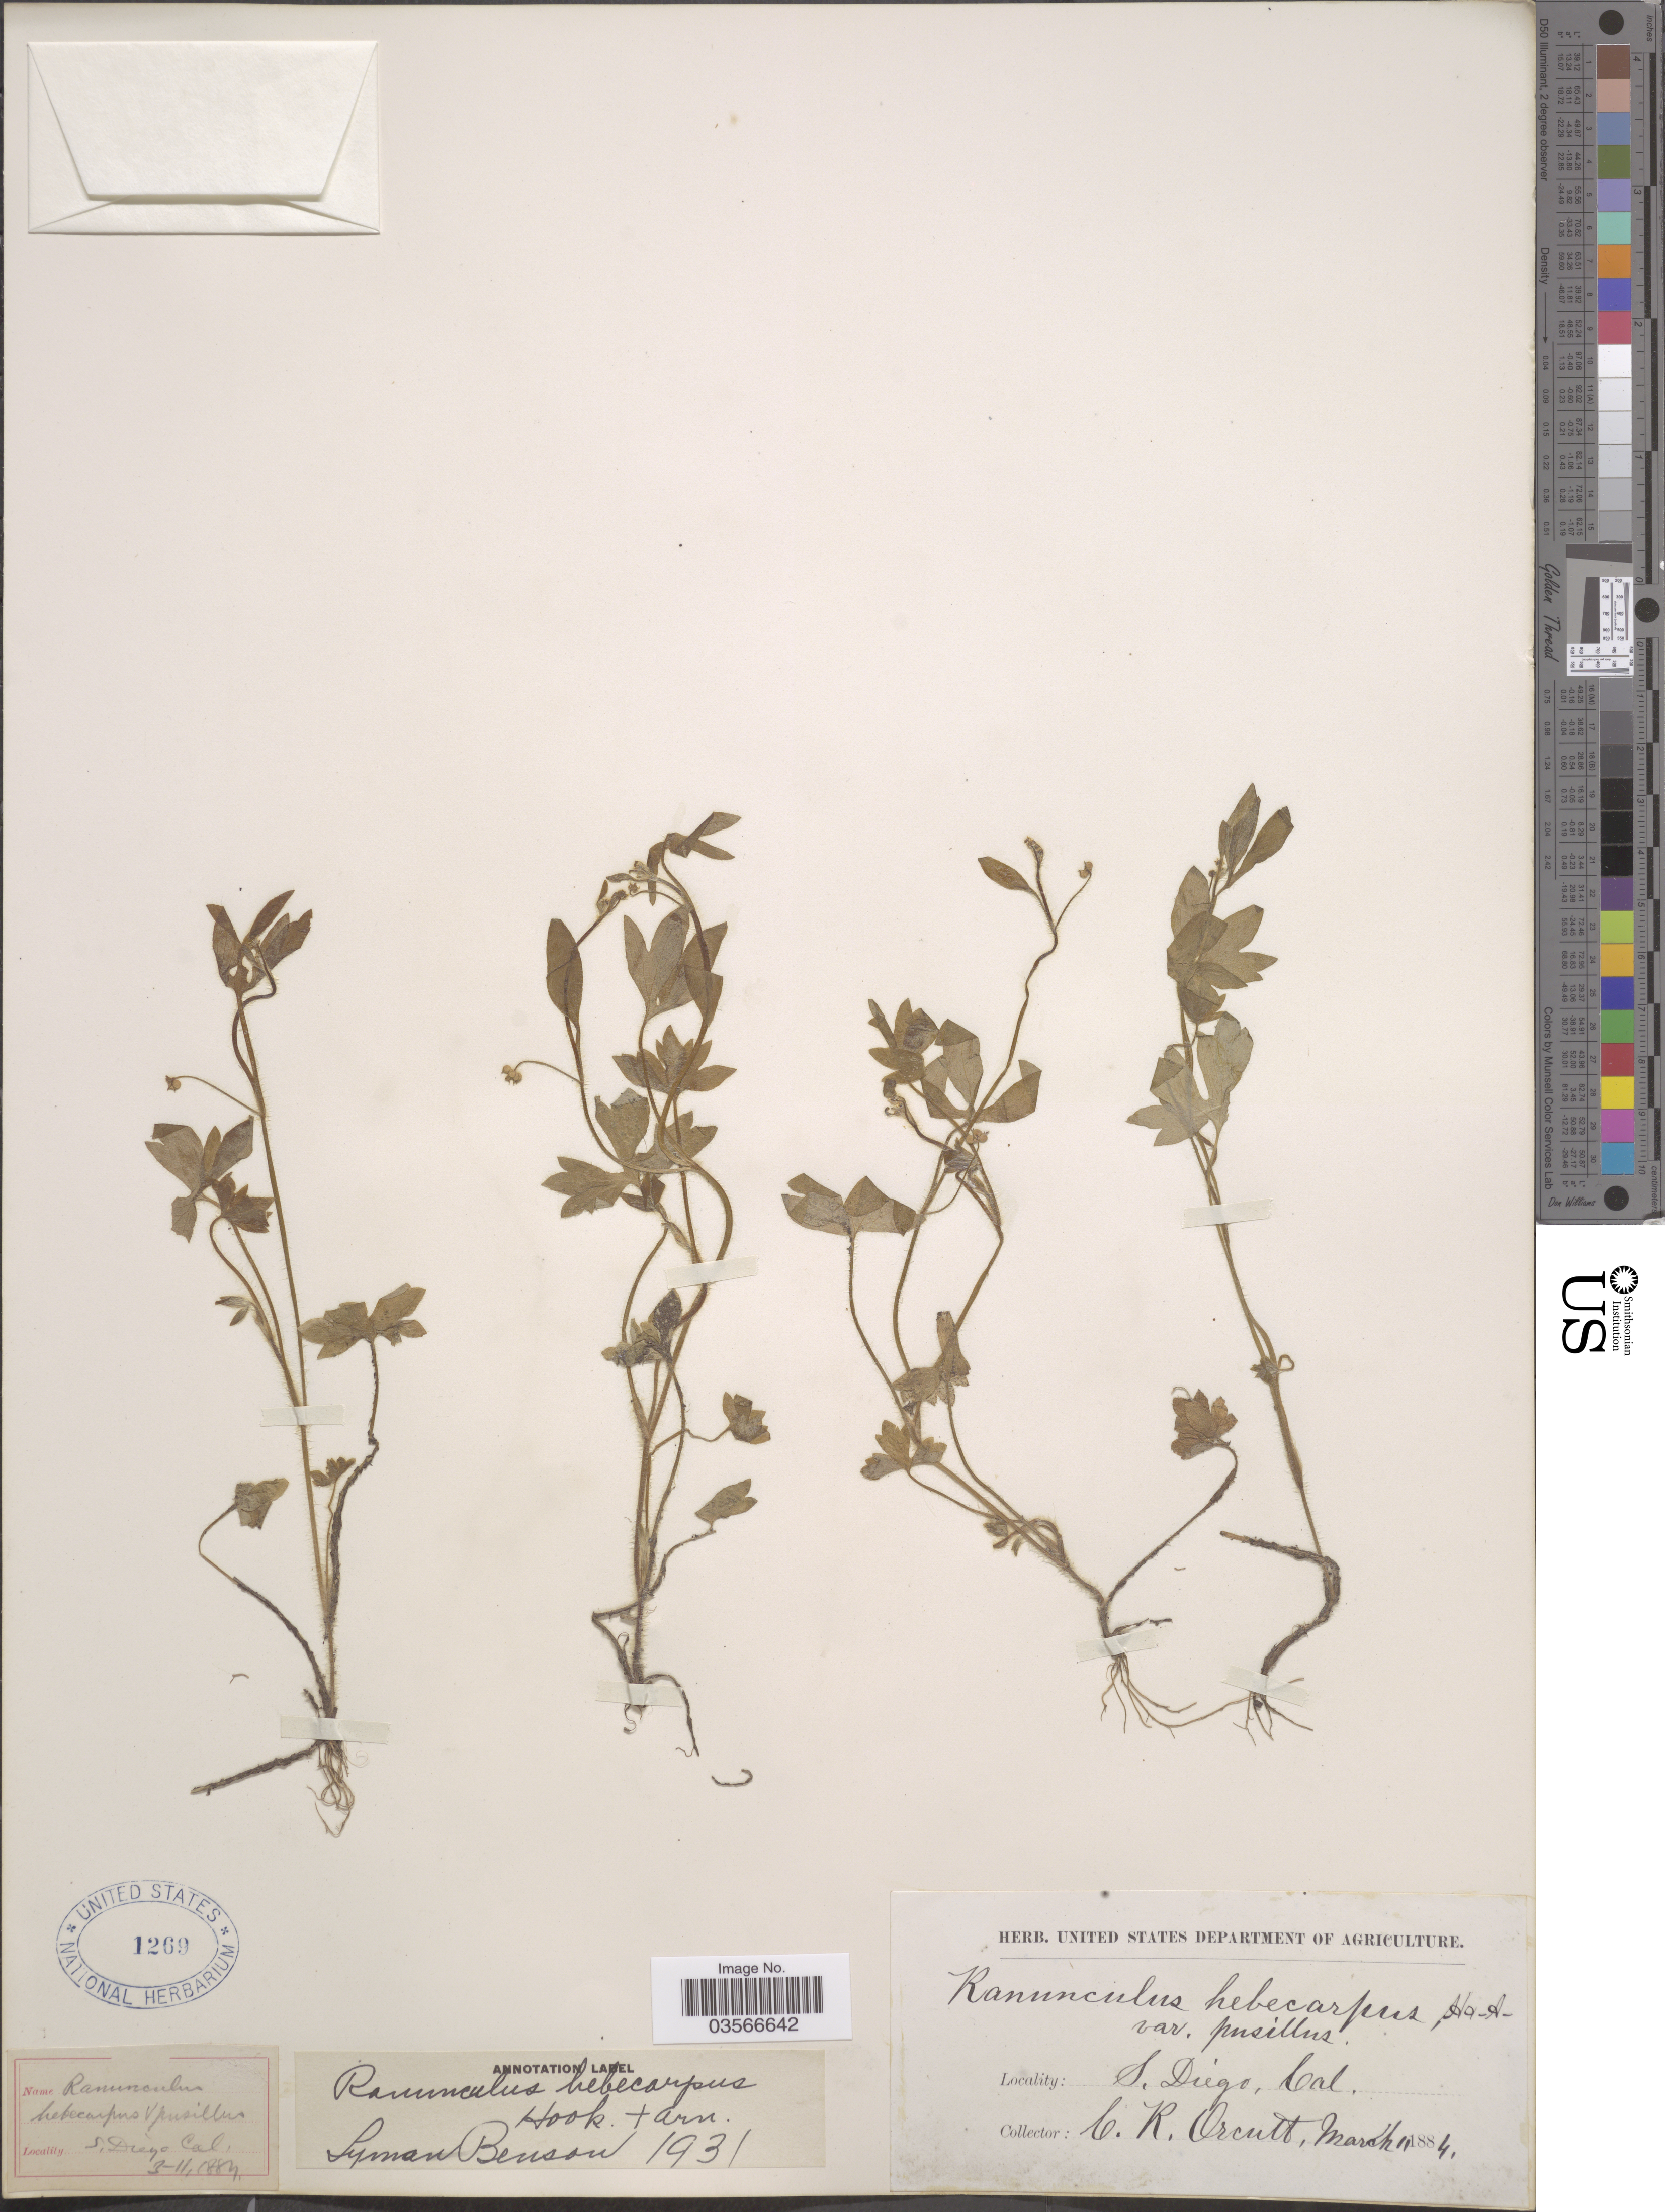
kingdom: Plantae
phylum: Tracheophyta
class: Magnoliopsida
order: Ranunculales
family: Ranunculaceae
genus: Ranunculus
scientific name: Ranunculus hebecarpus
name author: Hook. & Arn.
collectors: C. R. Orcutt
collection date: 1884-03-11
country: United States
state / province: California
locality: S. Diego.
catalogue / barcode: US 1269